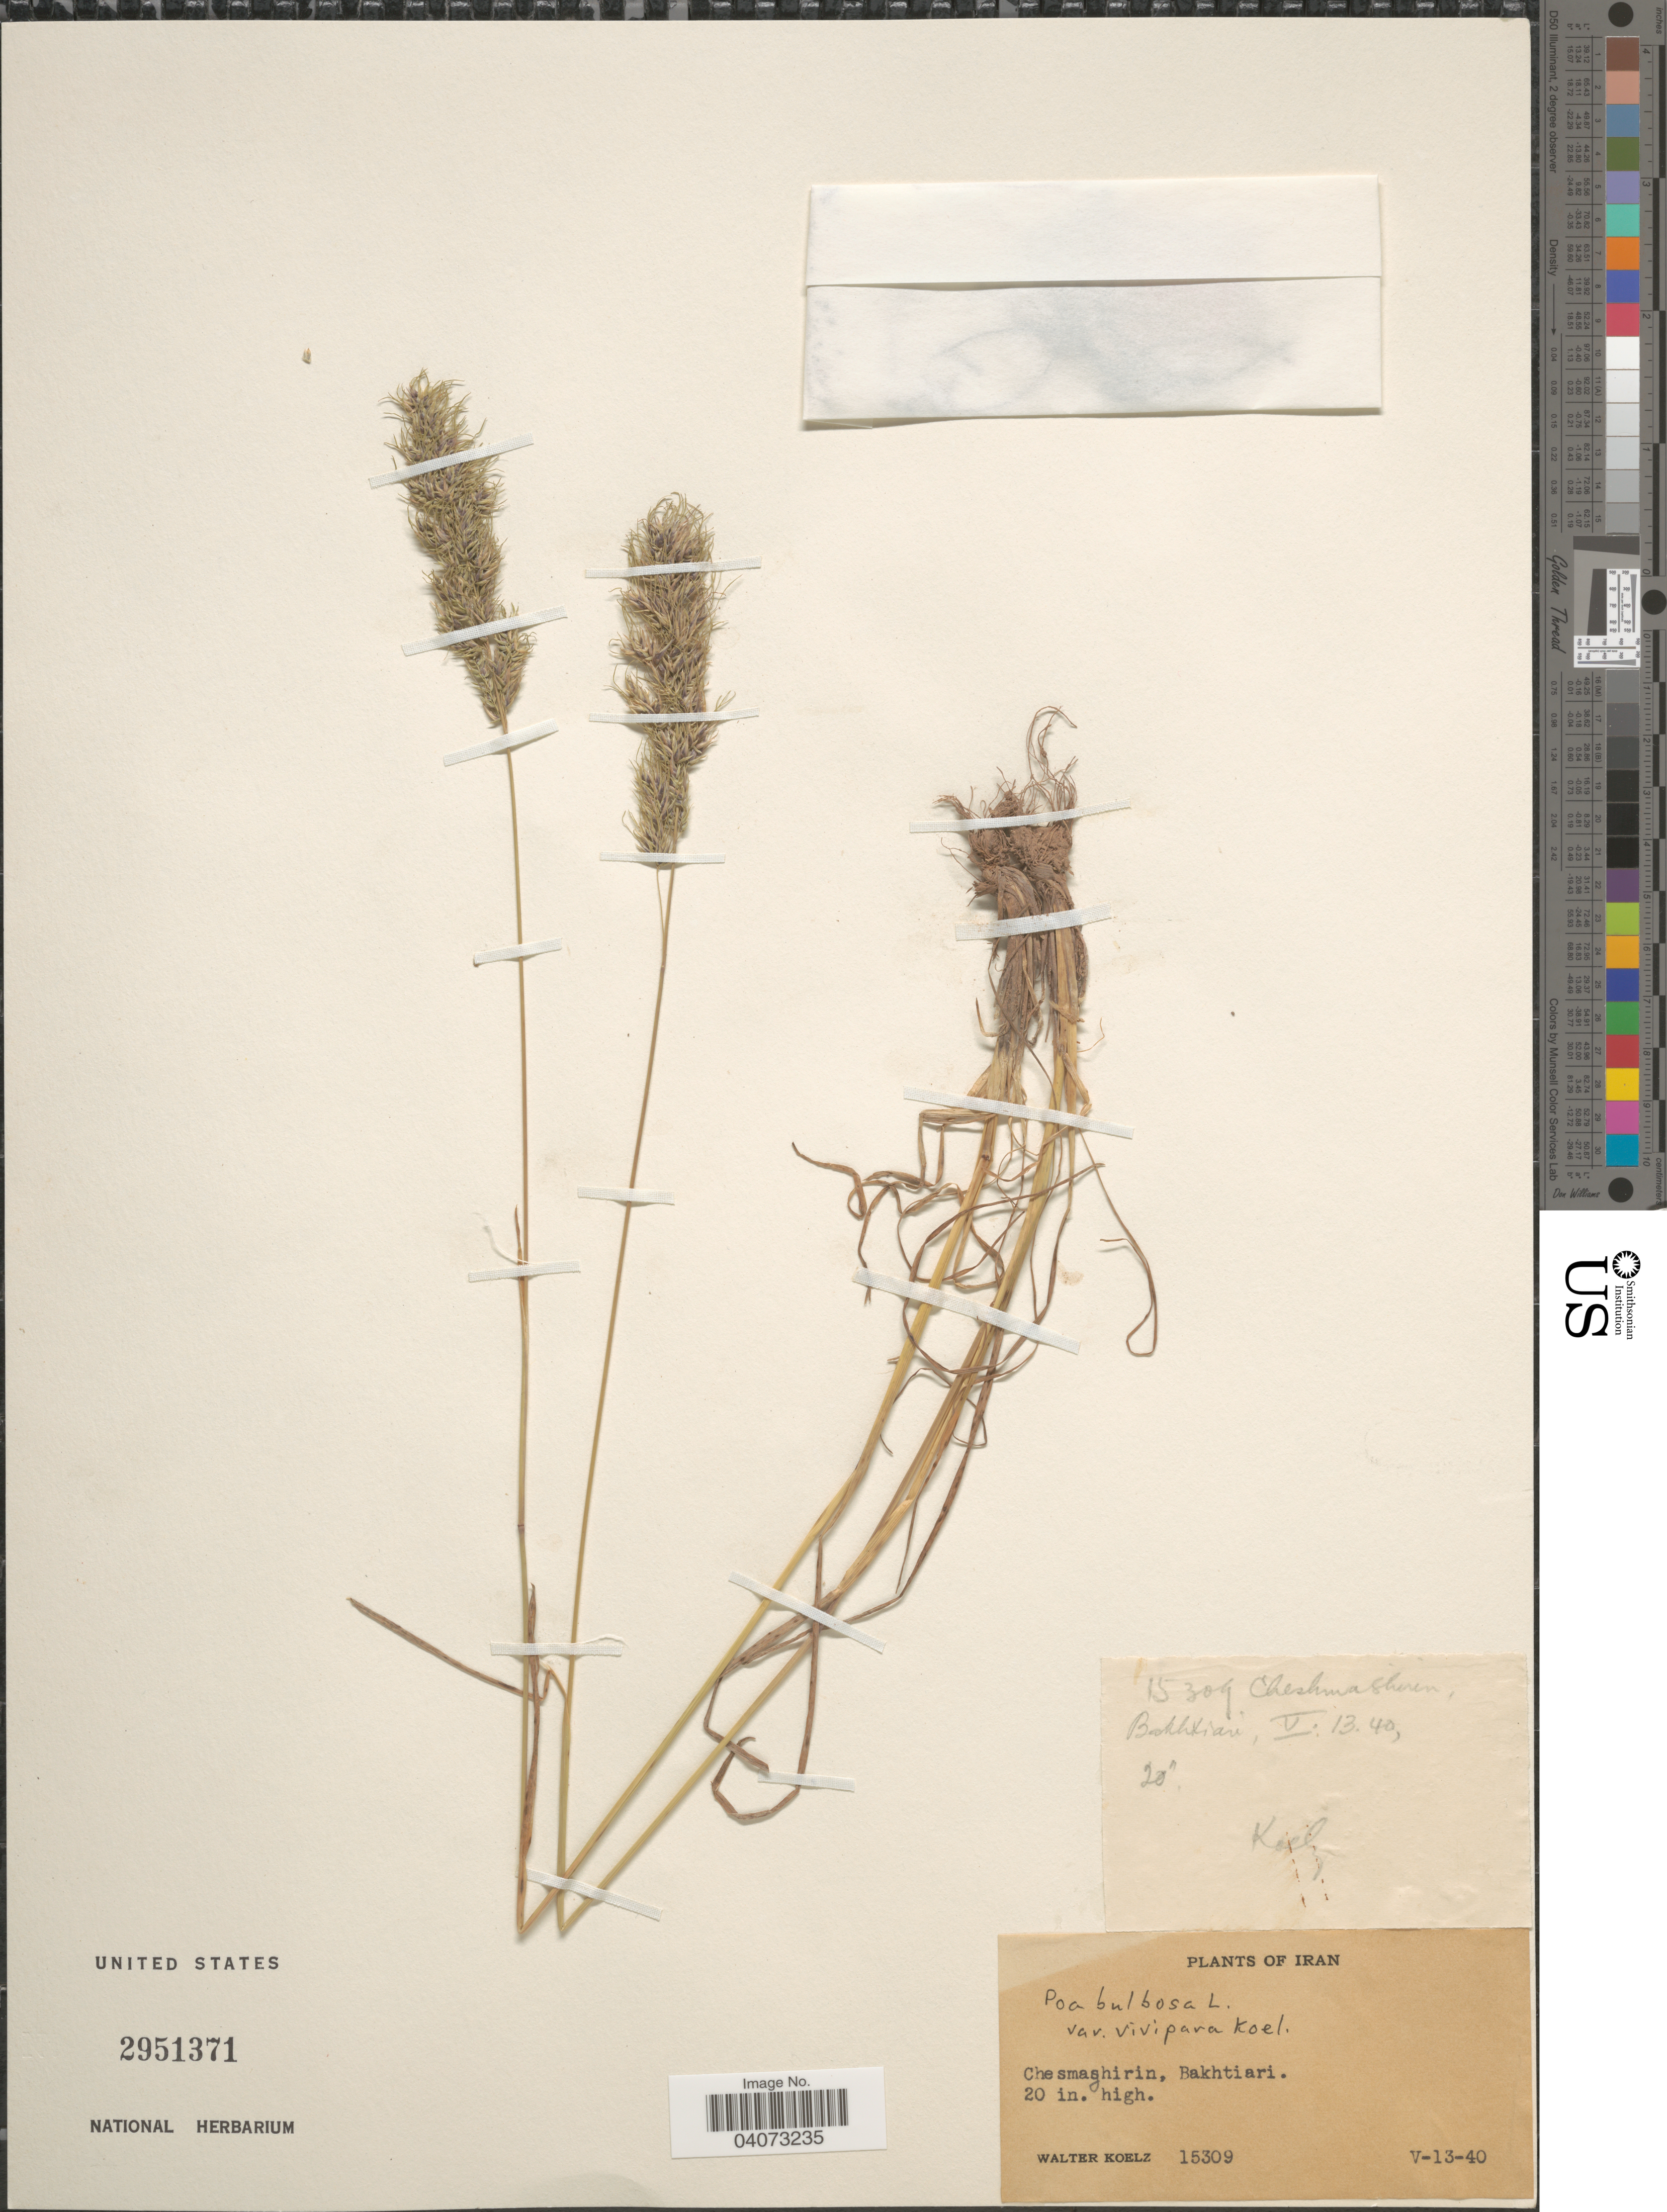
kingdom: Plantae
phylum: Tracheophyta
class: Liliopsida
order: Poales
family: Poaceae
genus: Poa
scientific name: Poa sinaica var. vivipara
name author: Täckh.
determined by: Soreng, Robert J., Research Associate (BOT), Smithsonian Institution - National Museum of Natural History (UNITED STATES)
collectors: W. N. Koelz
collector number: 15309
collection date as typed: Transcribed d/m/y: 13/5/40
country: Iran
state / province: Chahar Mahaal and Bakhtiari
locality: Chesmashirin, Bakhtiari.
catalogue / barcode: US 2951371